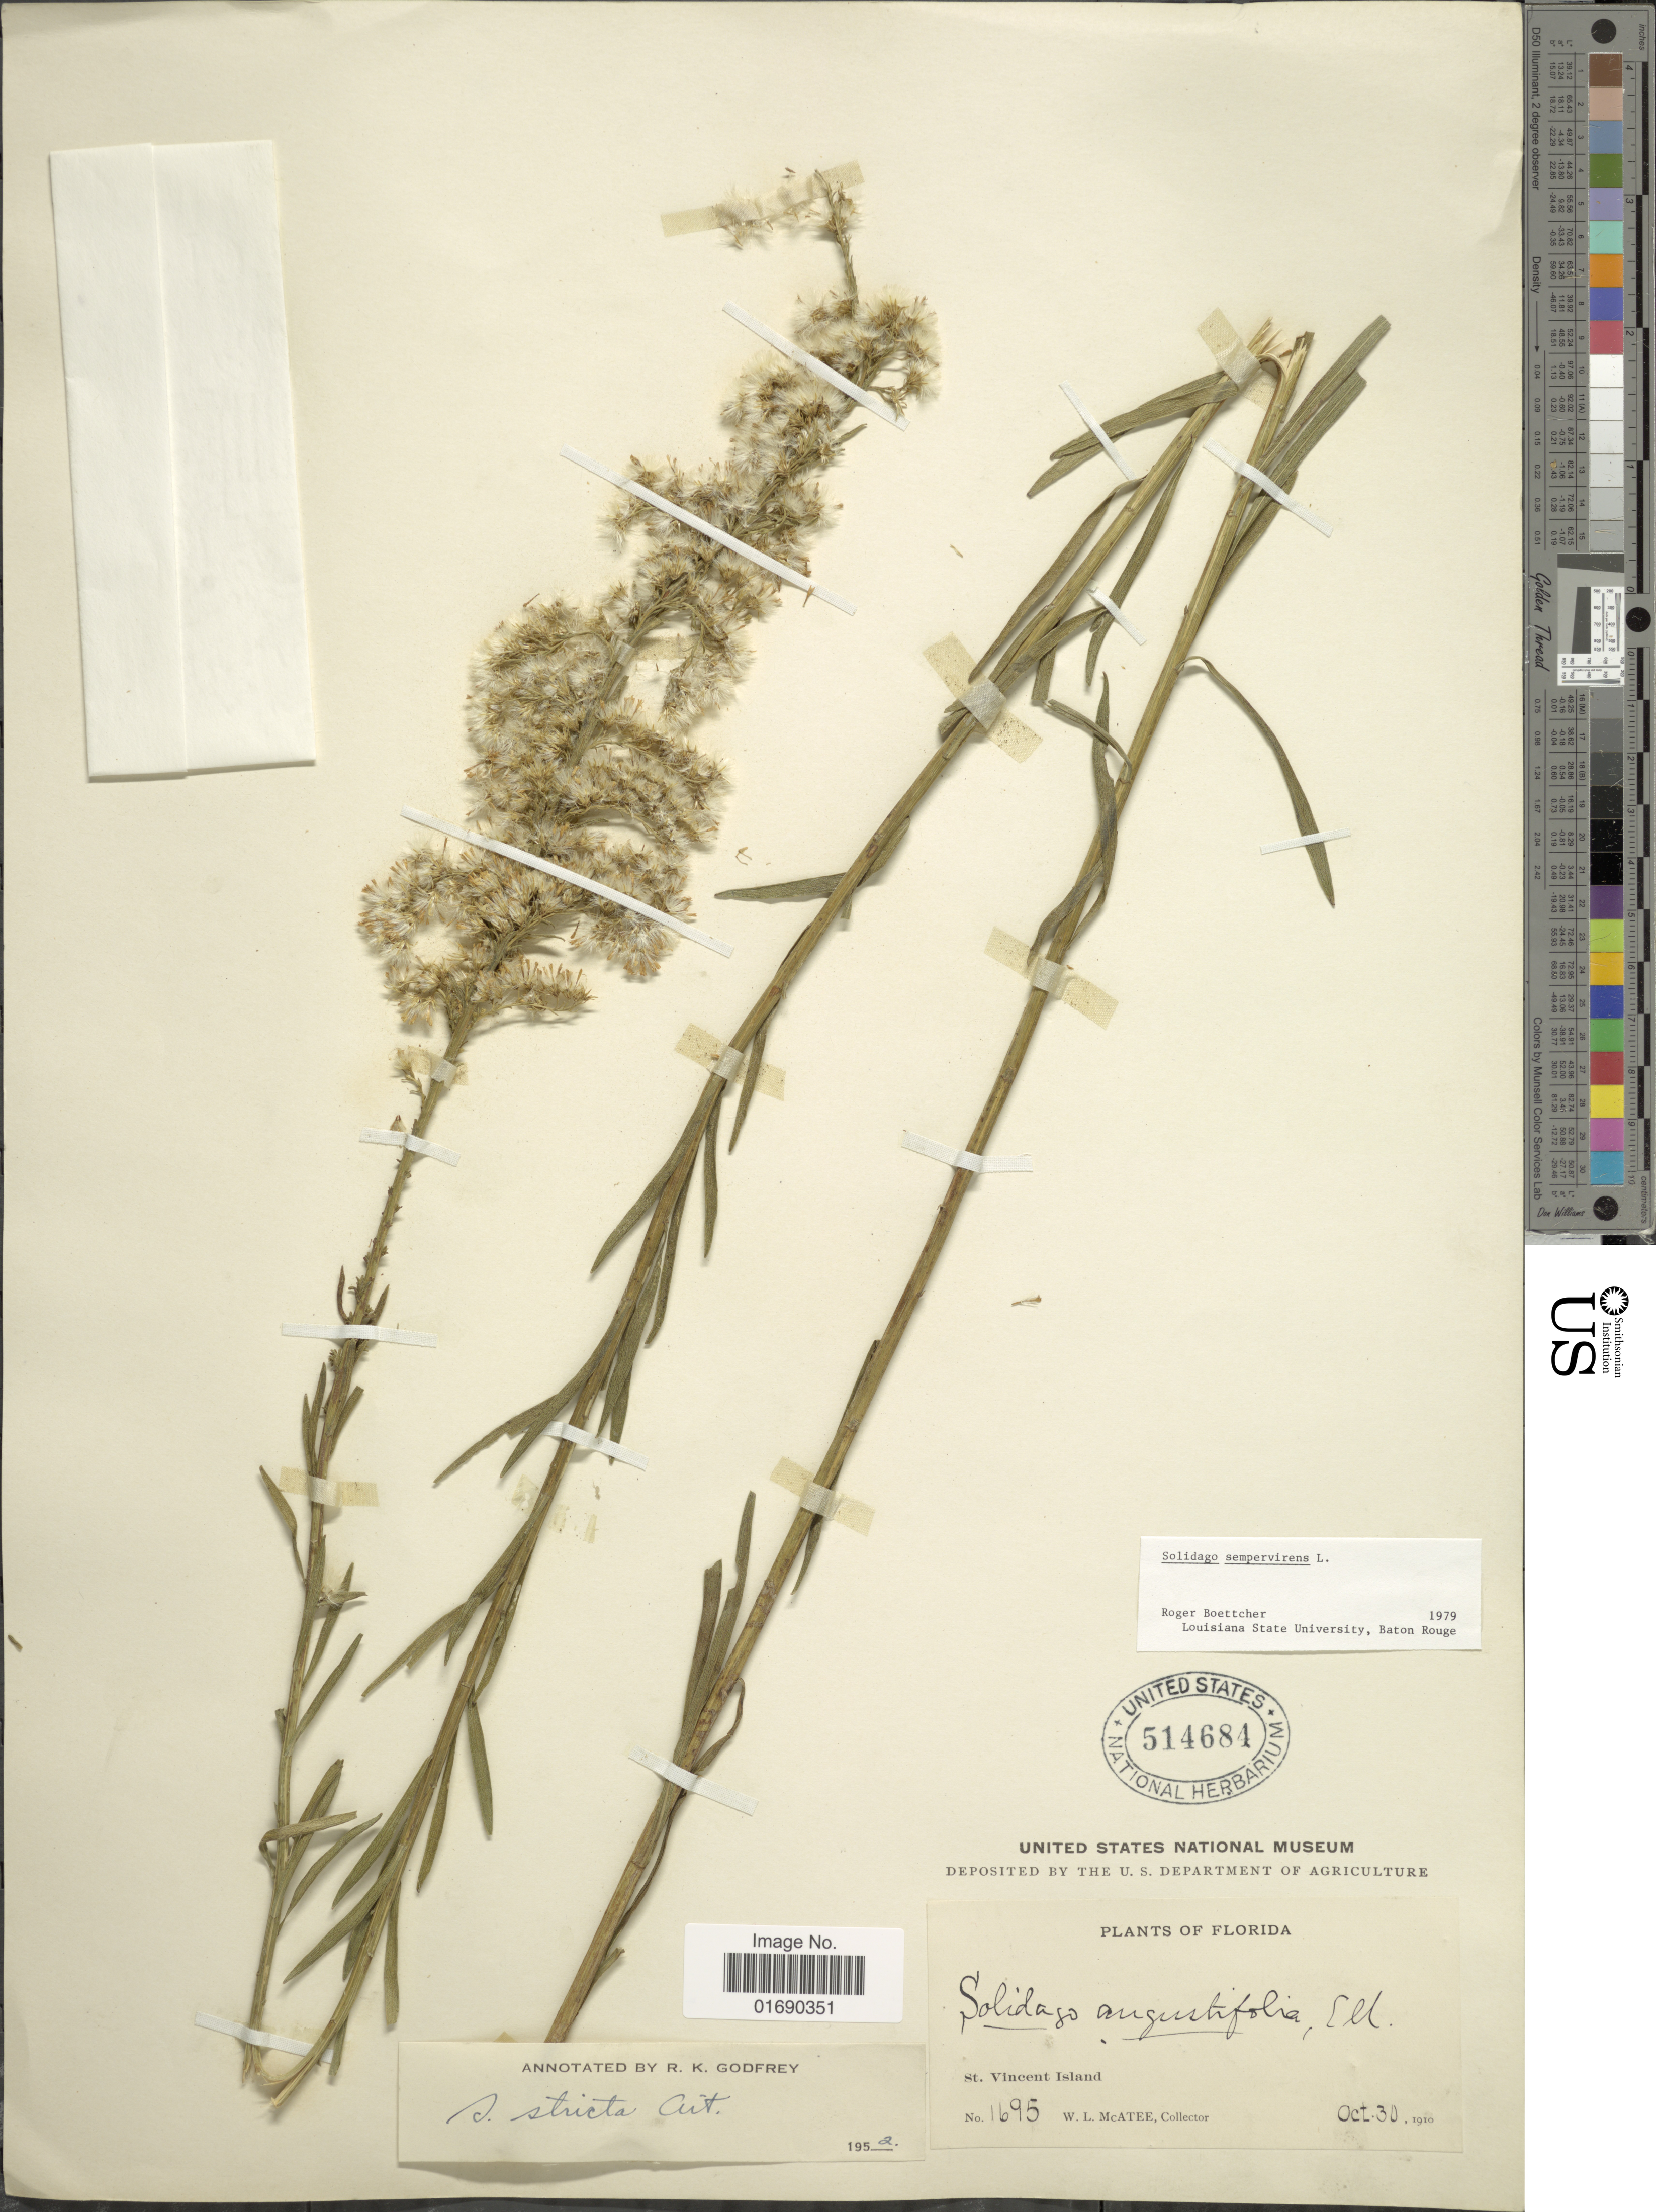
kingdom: Plantae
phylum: Tracheophyta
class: Magnoliopsida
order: Asterales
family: Asteraceae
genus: Solidago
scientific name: Solidago sempervirens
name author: L.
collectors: W. McAtee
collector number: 1695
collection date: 1910-10-30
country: United States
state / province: Florida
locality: St Vincent Island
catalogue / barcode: US 514684